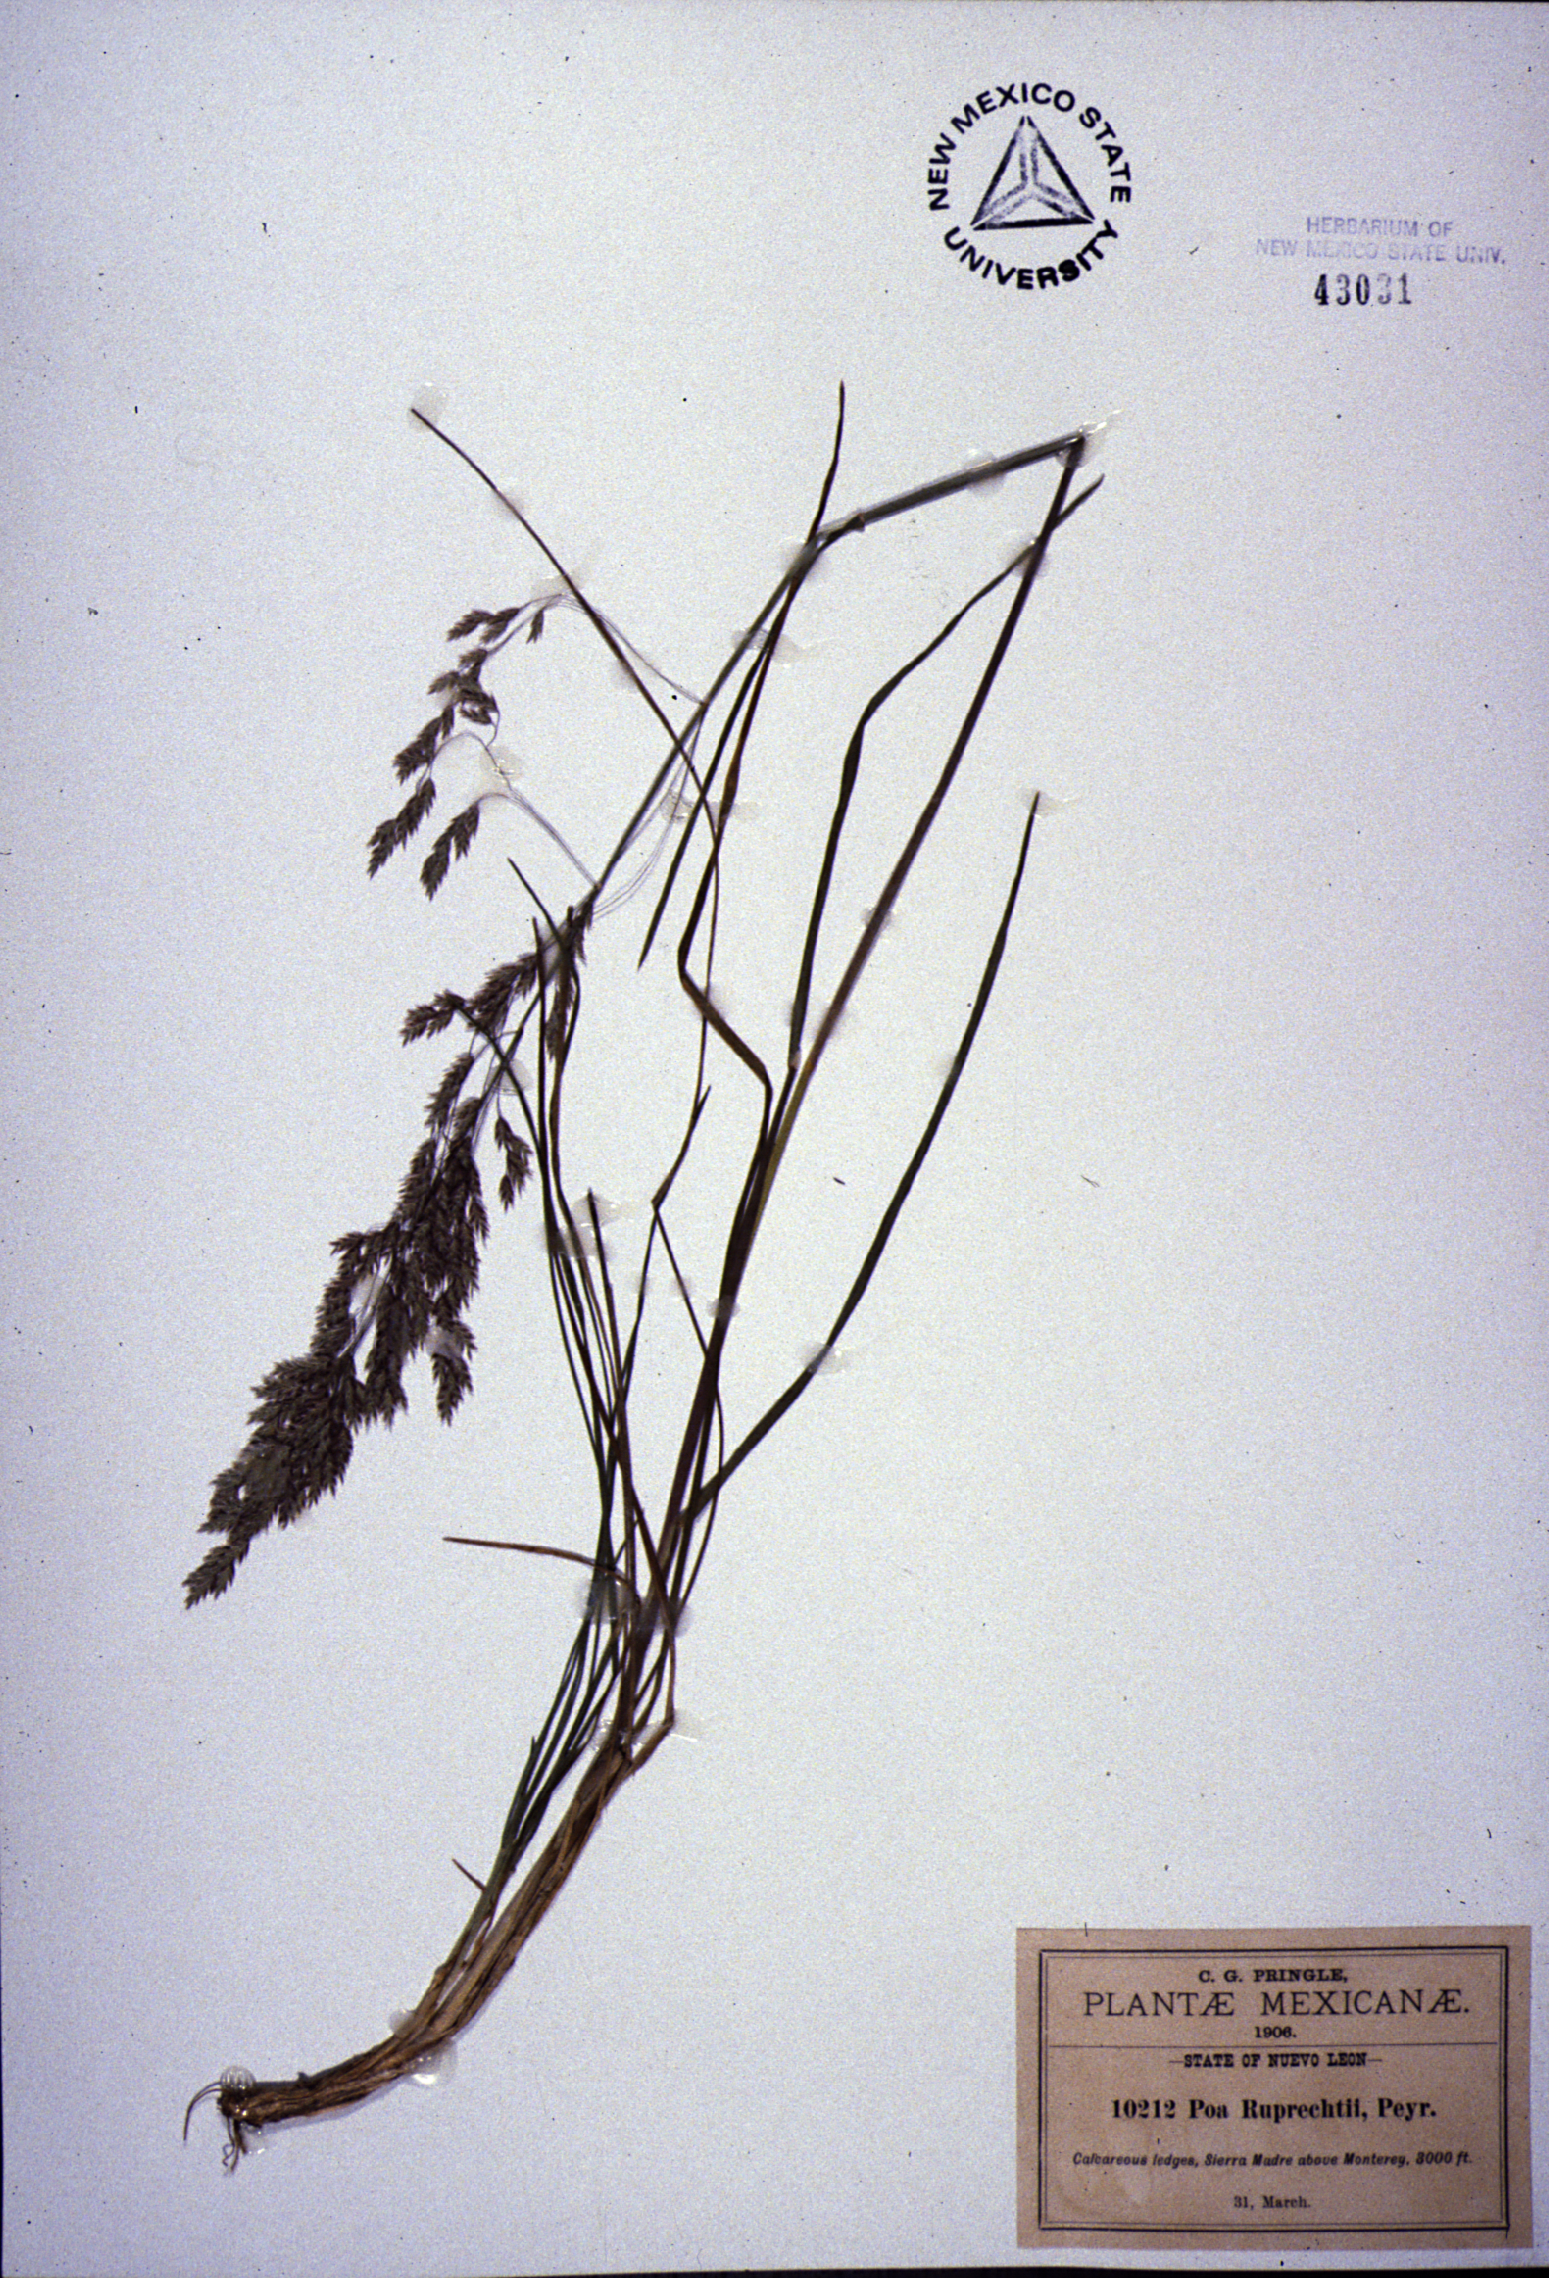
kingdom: Plantae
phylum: Tracheophyta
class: Liliopsida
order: Poales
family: Poaceae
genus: Poa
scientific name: Poa ruprechtii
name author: Peyr.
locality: Mexico, Nuevo Leon